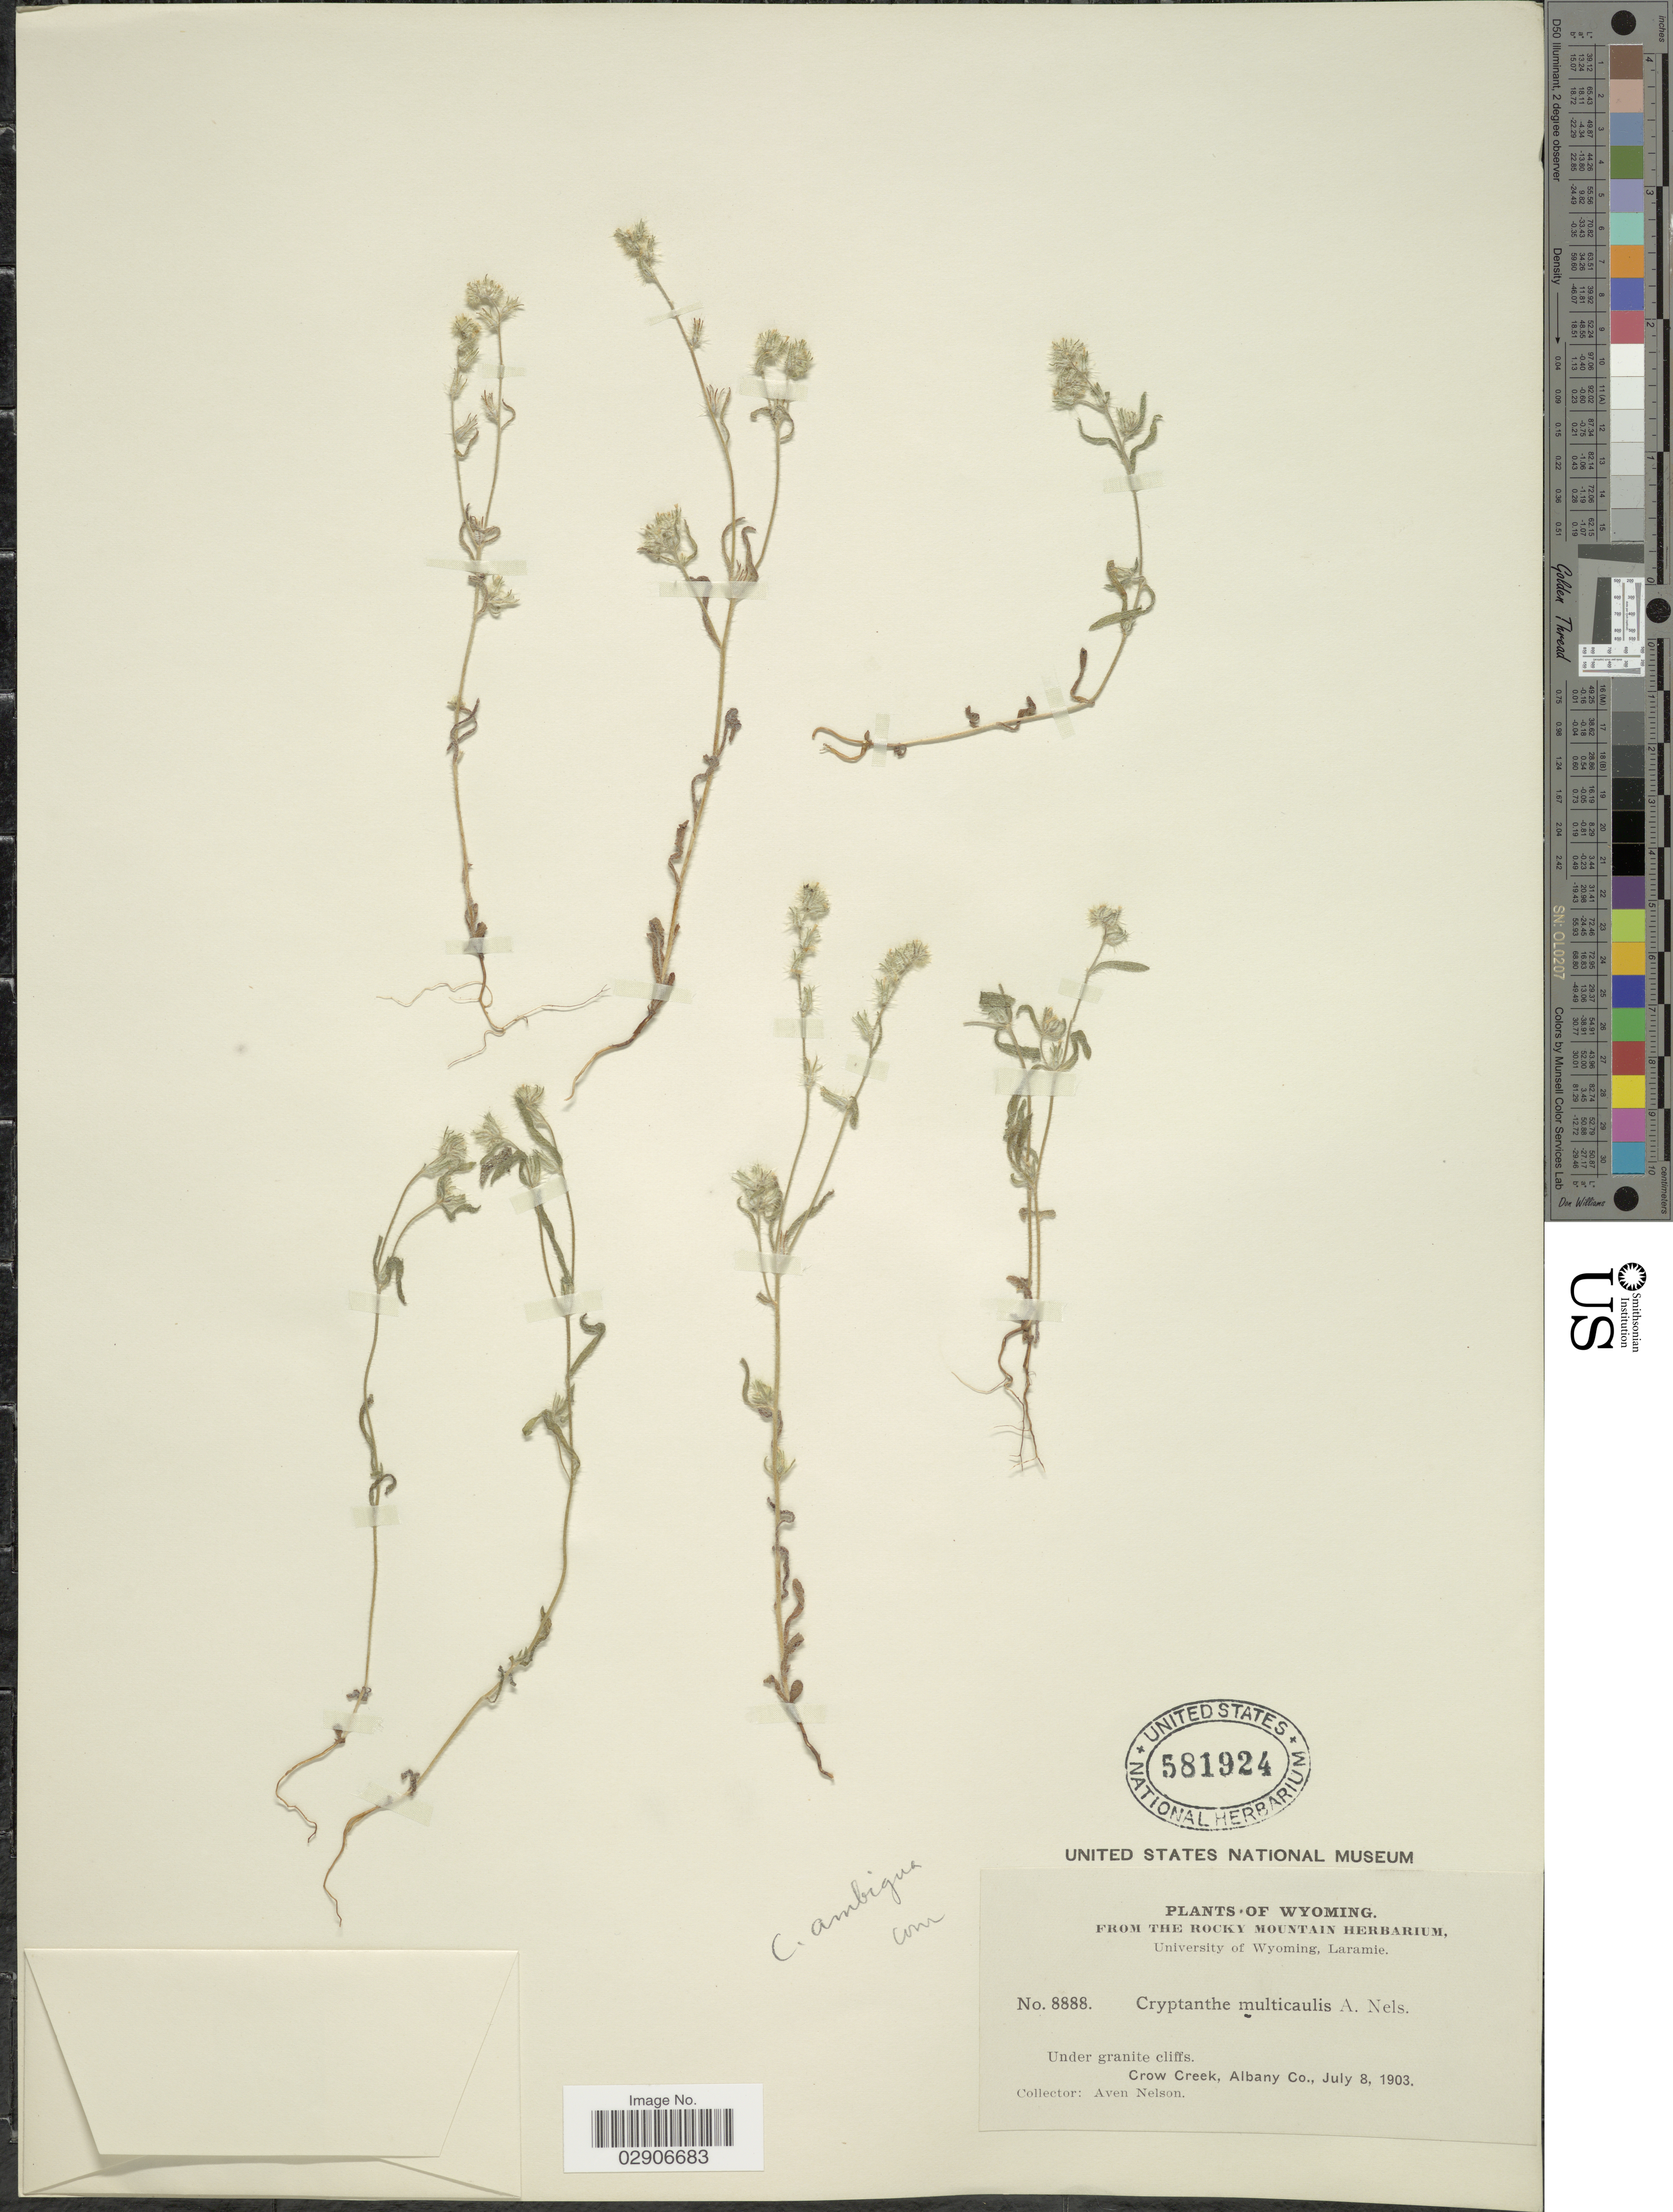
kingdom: Plantae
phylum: Tracheophyta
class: Magnoliopsida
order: Boraginales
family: Boraginaceae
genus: Cryptantha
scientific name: Cryptantha ambigua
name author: (A. Gray) Greene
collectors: A. Nelson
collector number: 8888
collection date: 1903-07-08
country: United States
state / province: Wyoming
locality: Crow Creek, Albany Co., Wyoming.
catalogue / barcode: US 581924